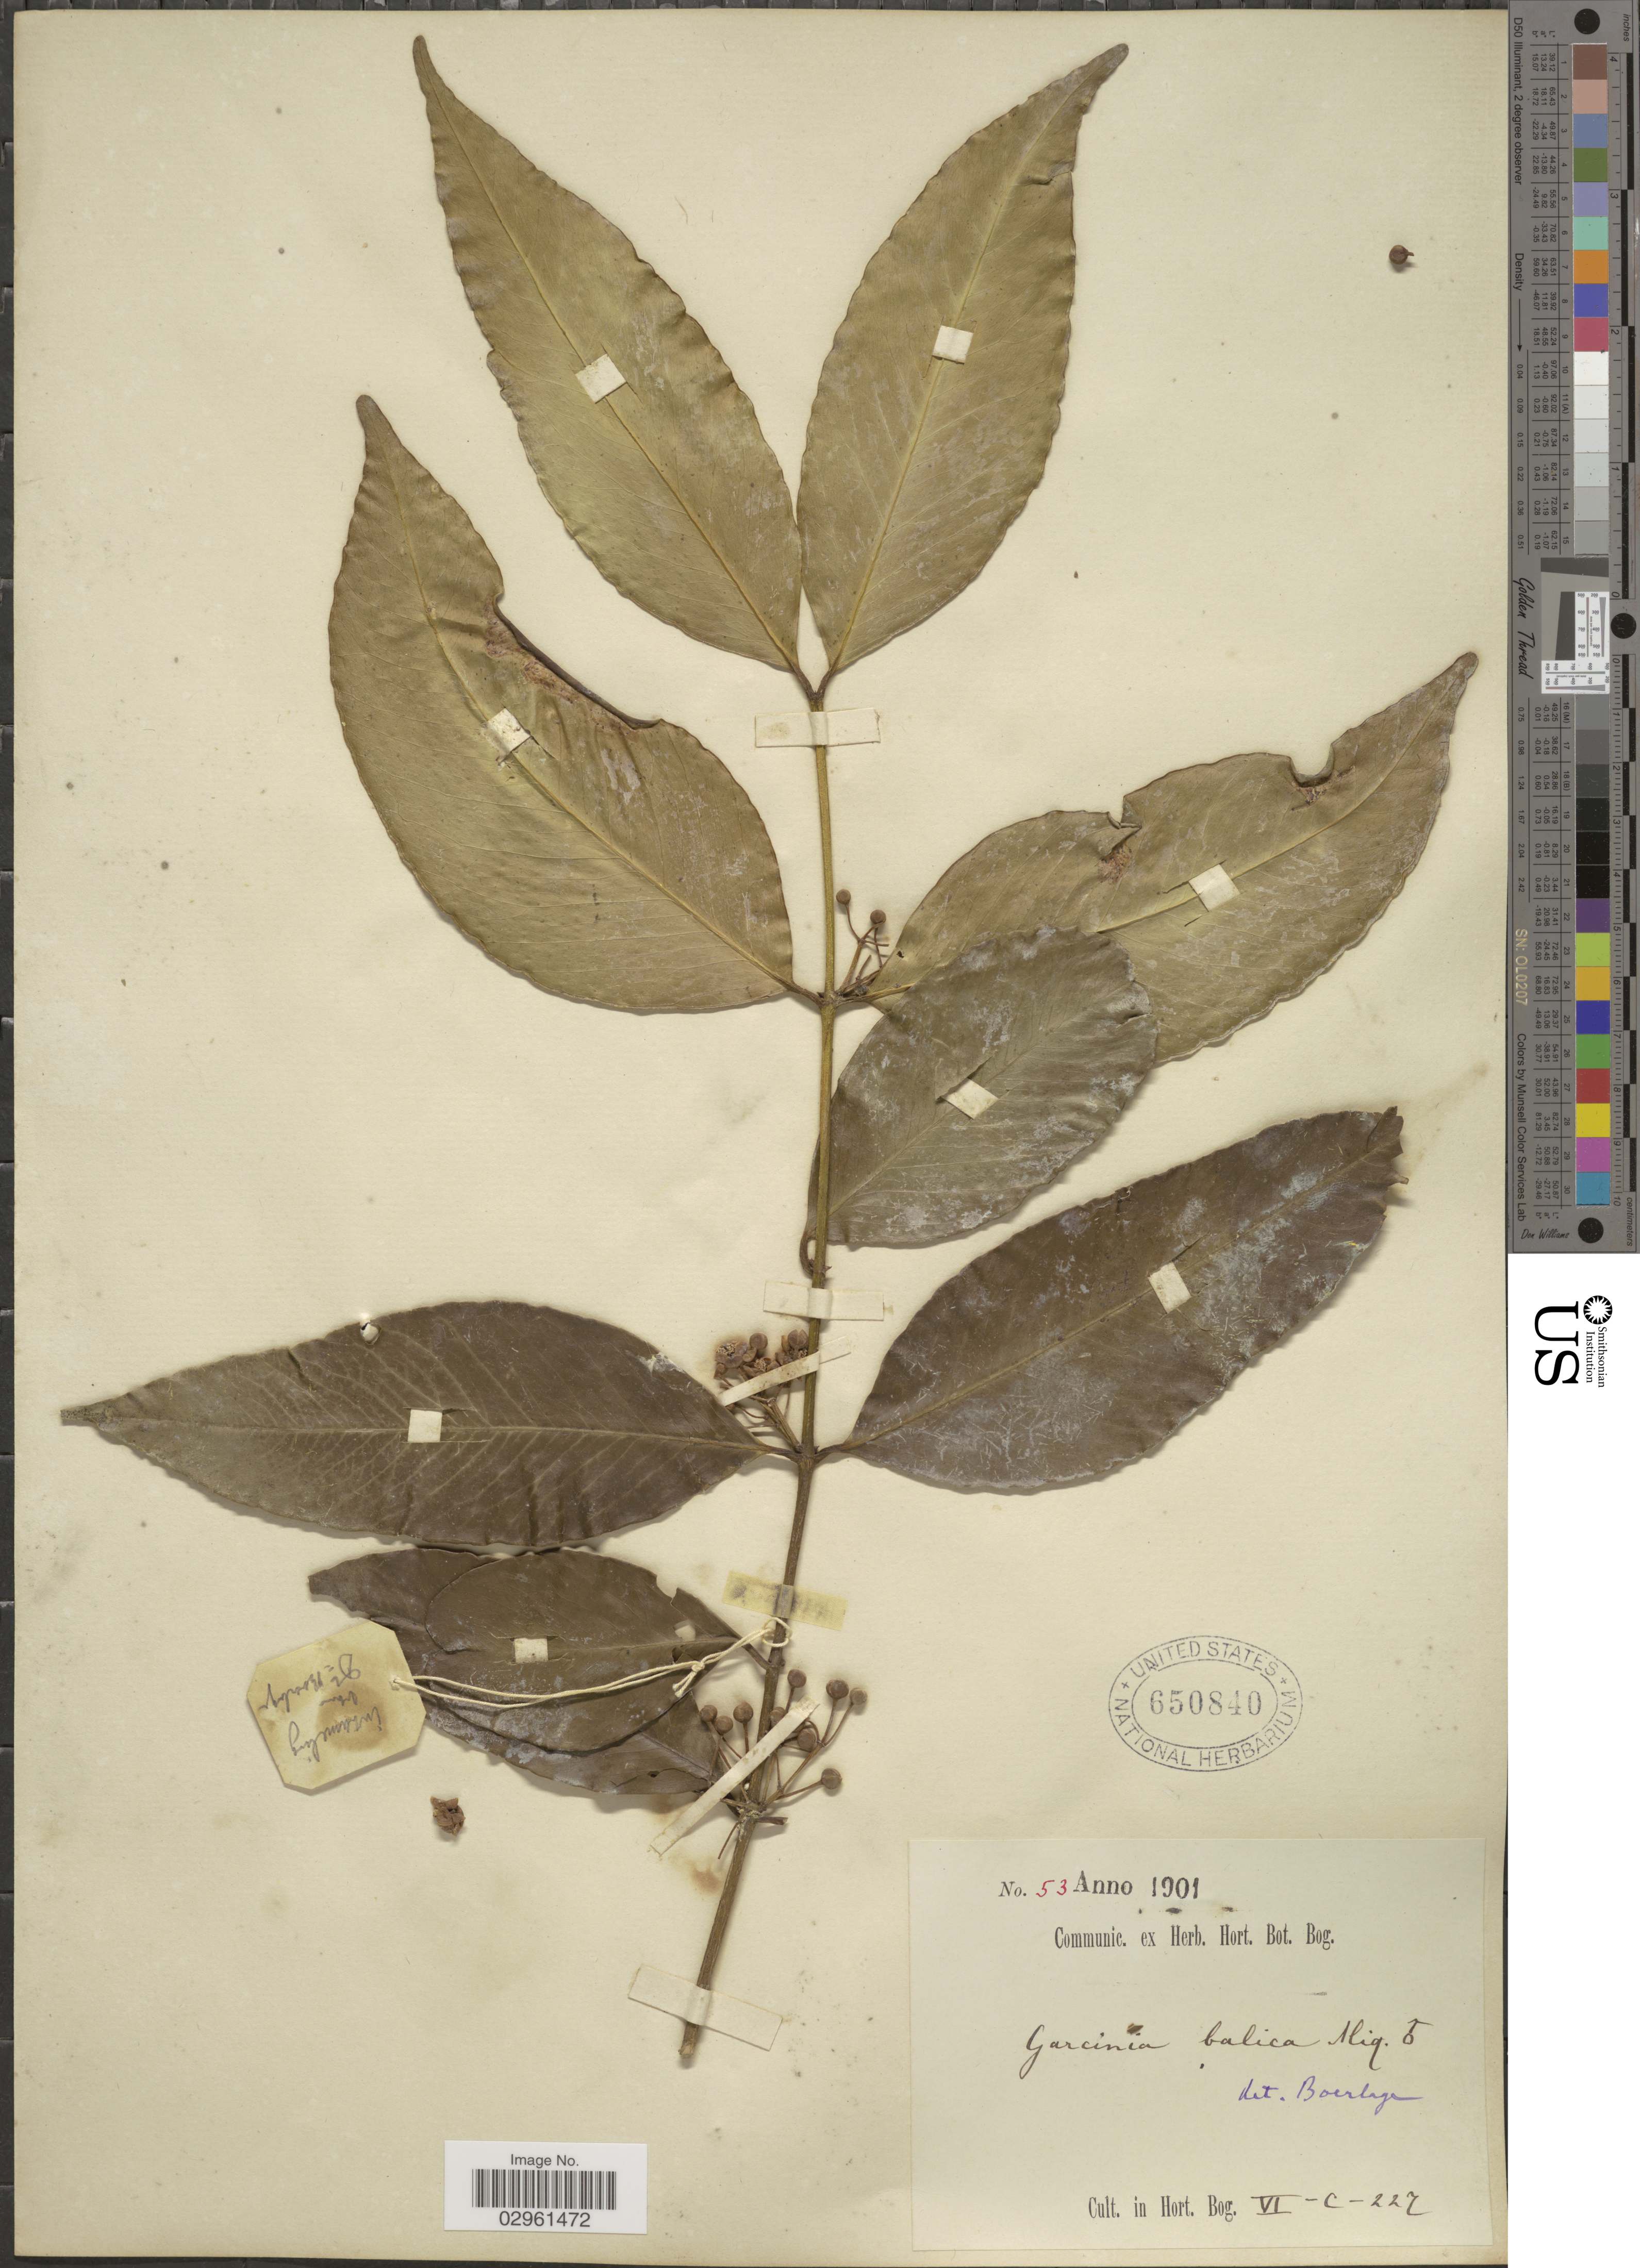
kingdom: Plantae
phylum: Tracheophyta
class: Magnoliopsida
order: Malpighiales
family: Clusiaceae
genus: Garcinia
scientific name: Garcinia balica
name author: Miq.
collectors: ex herb. Hort. Bot. Bog.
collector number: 53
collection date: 1901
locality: Cult. in Hort. Bog. VI-C-227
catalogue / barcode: US 650840